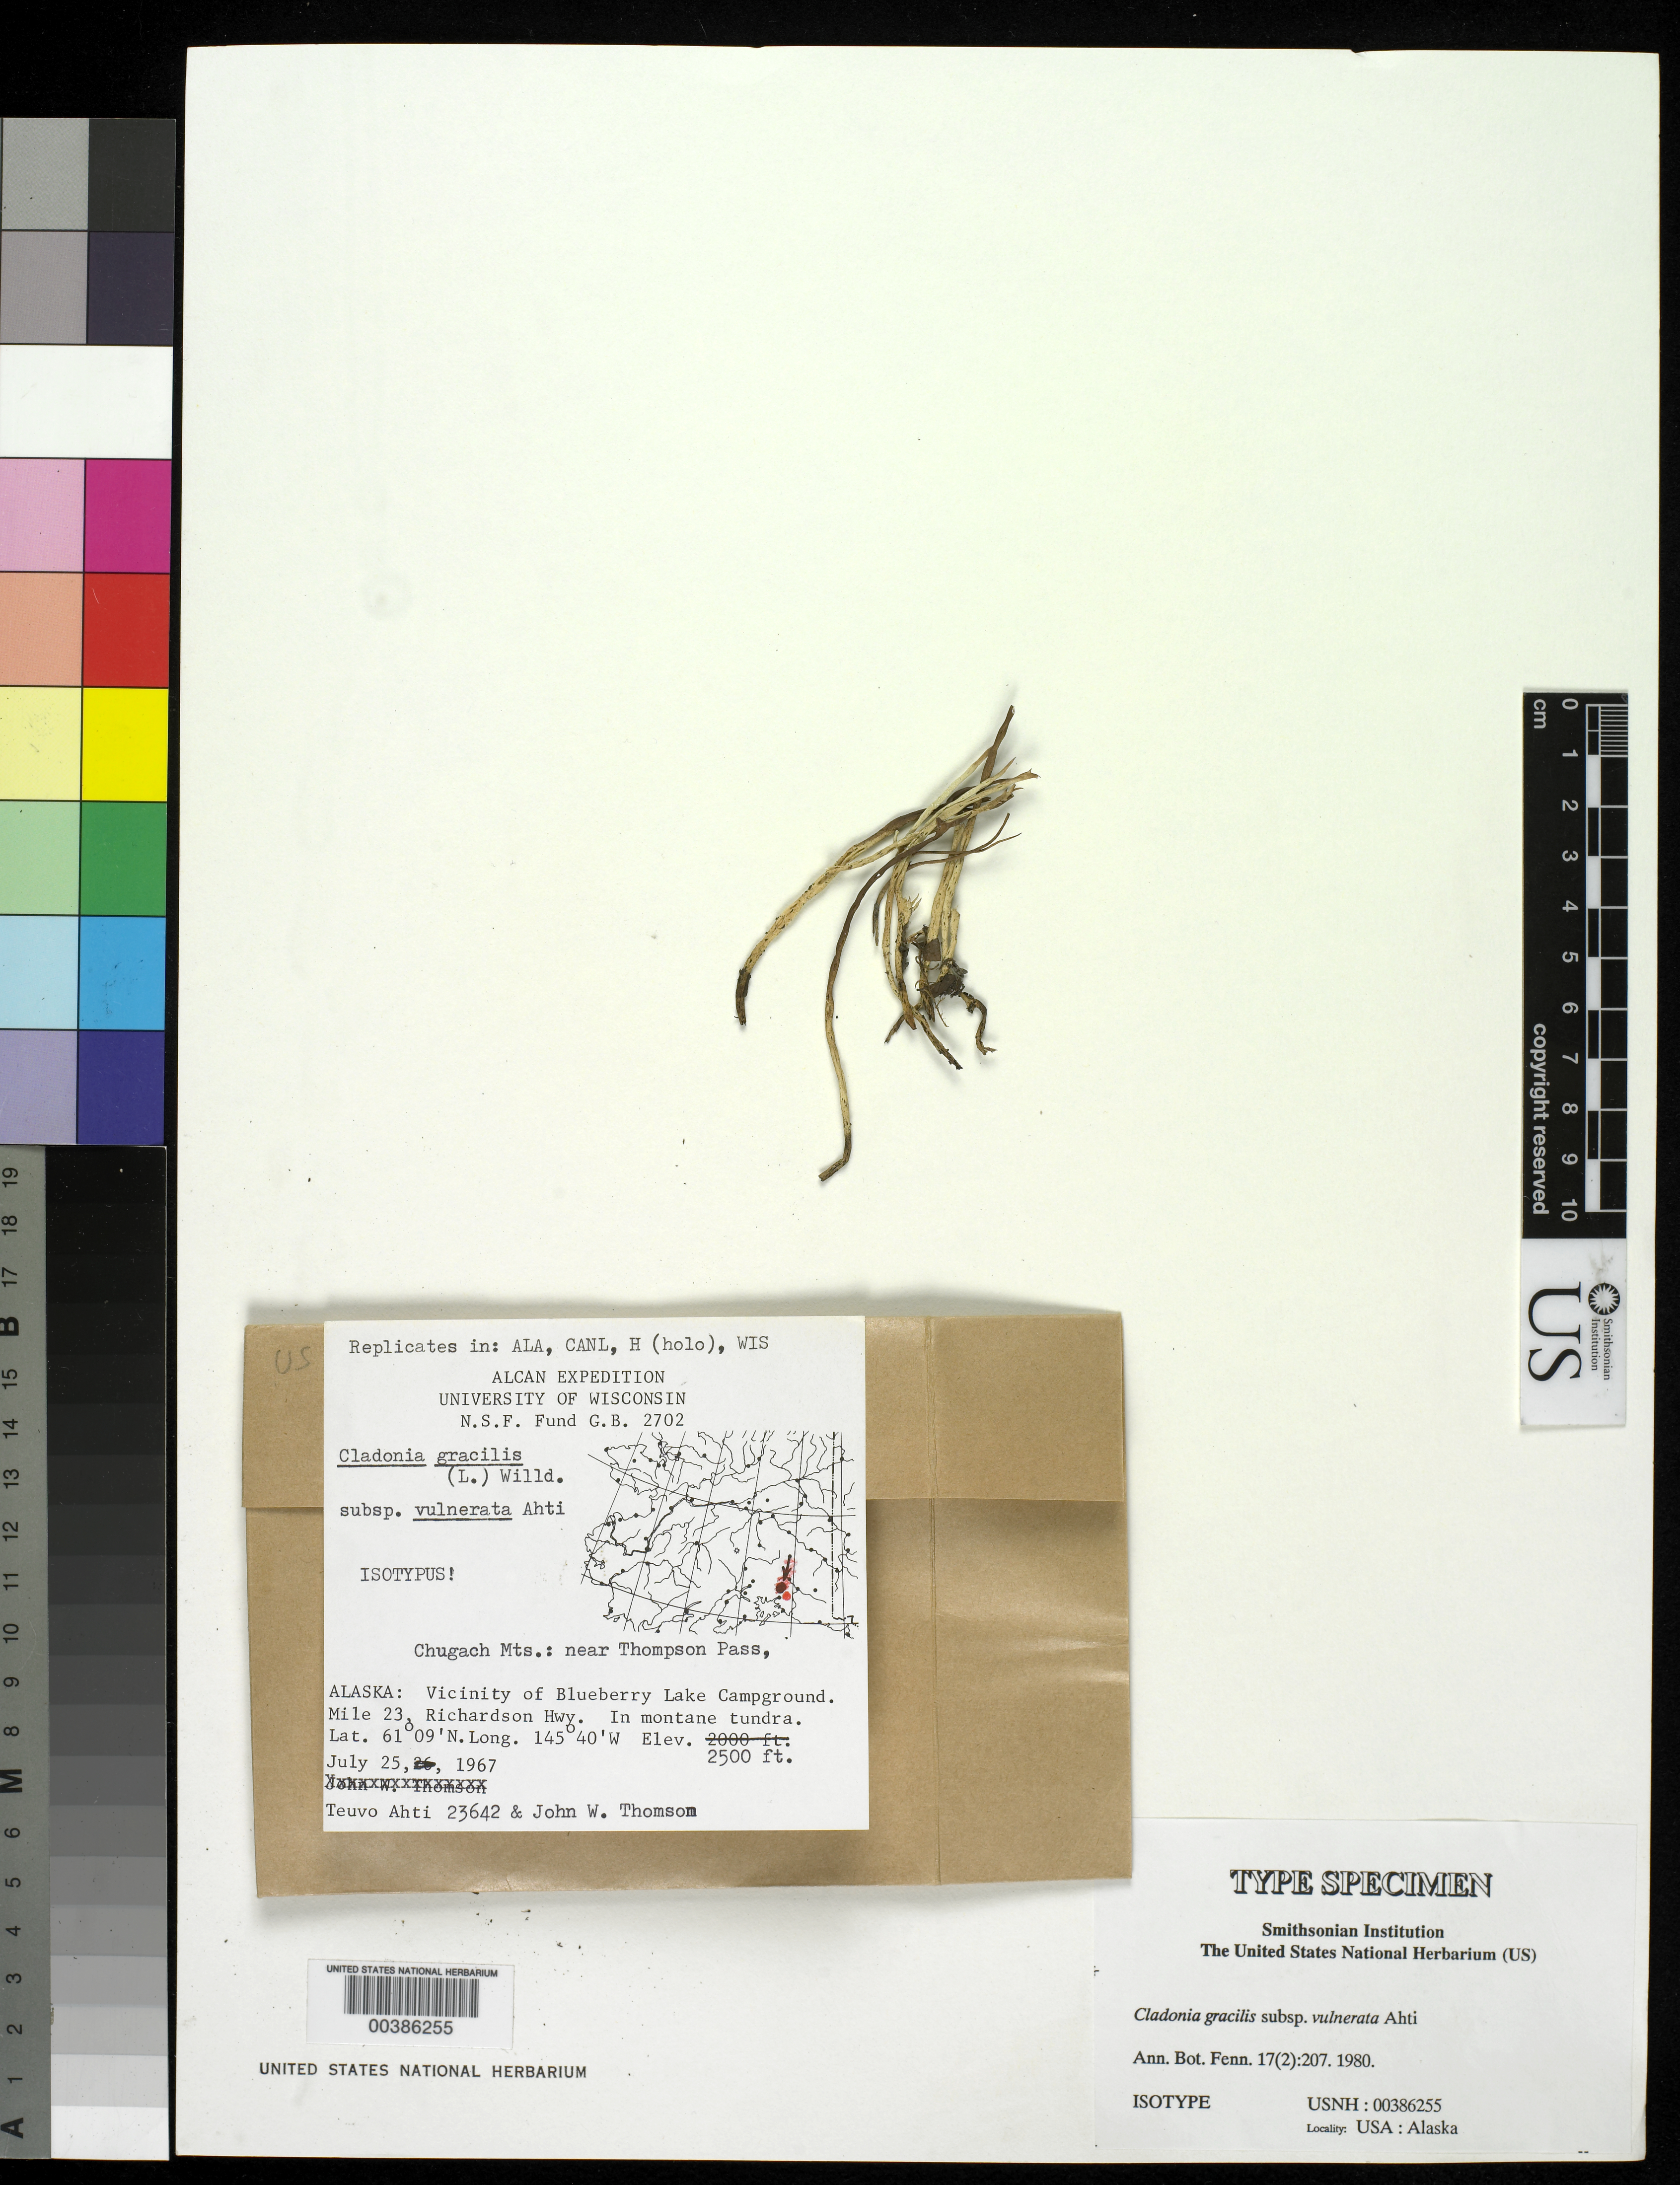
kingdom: Fungi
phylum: Ascomycota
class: Lecanoromycetes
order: Lecanorales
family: Cladoniaceae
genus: Cladonia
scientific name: Cladonia gracilis subsp. vulnerata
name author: Ahti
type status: Isotype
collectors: T. T. Ahti & J. W. Thomson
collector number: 23642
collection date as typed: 25 Jul 1967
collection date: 1967-07-25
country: United States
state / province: Alaska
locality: Chugach Mountains, near Thompson Pass, vicinity of Blueberry Lake Campground, mi 23, Richardson Highway.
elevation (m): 762